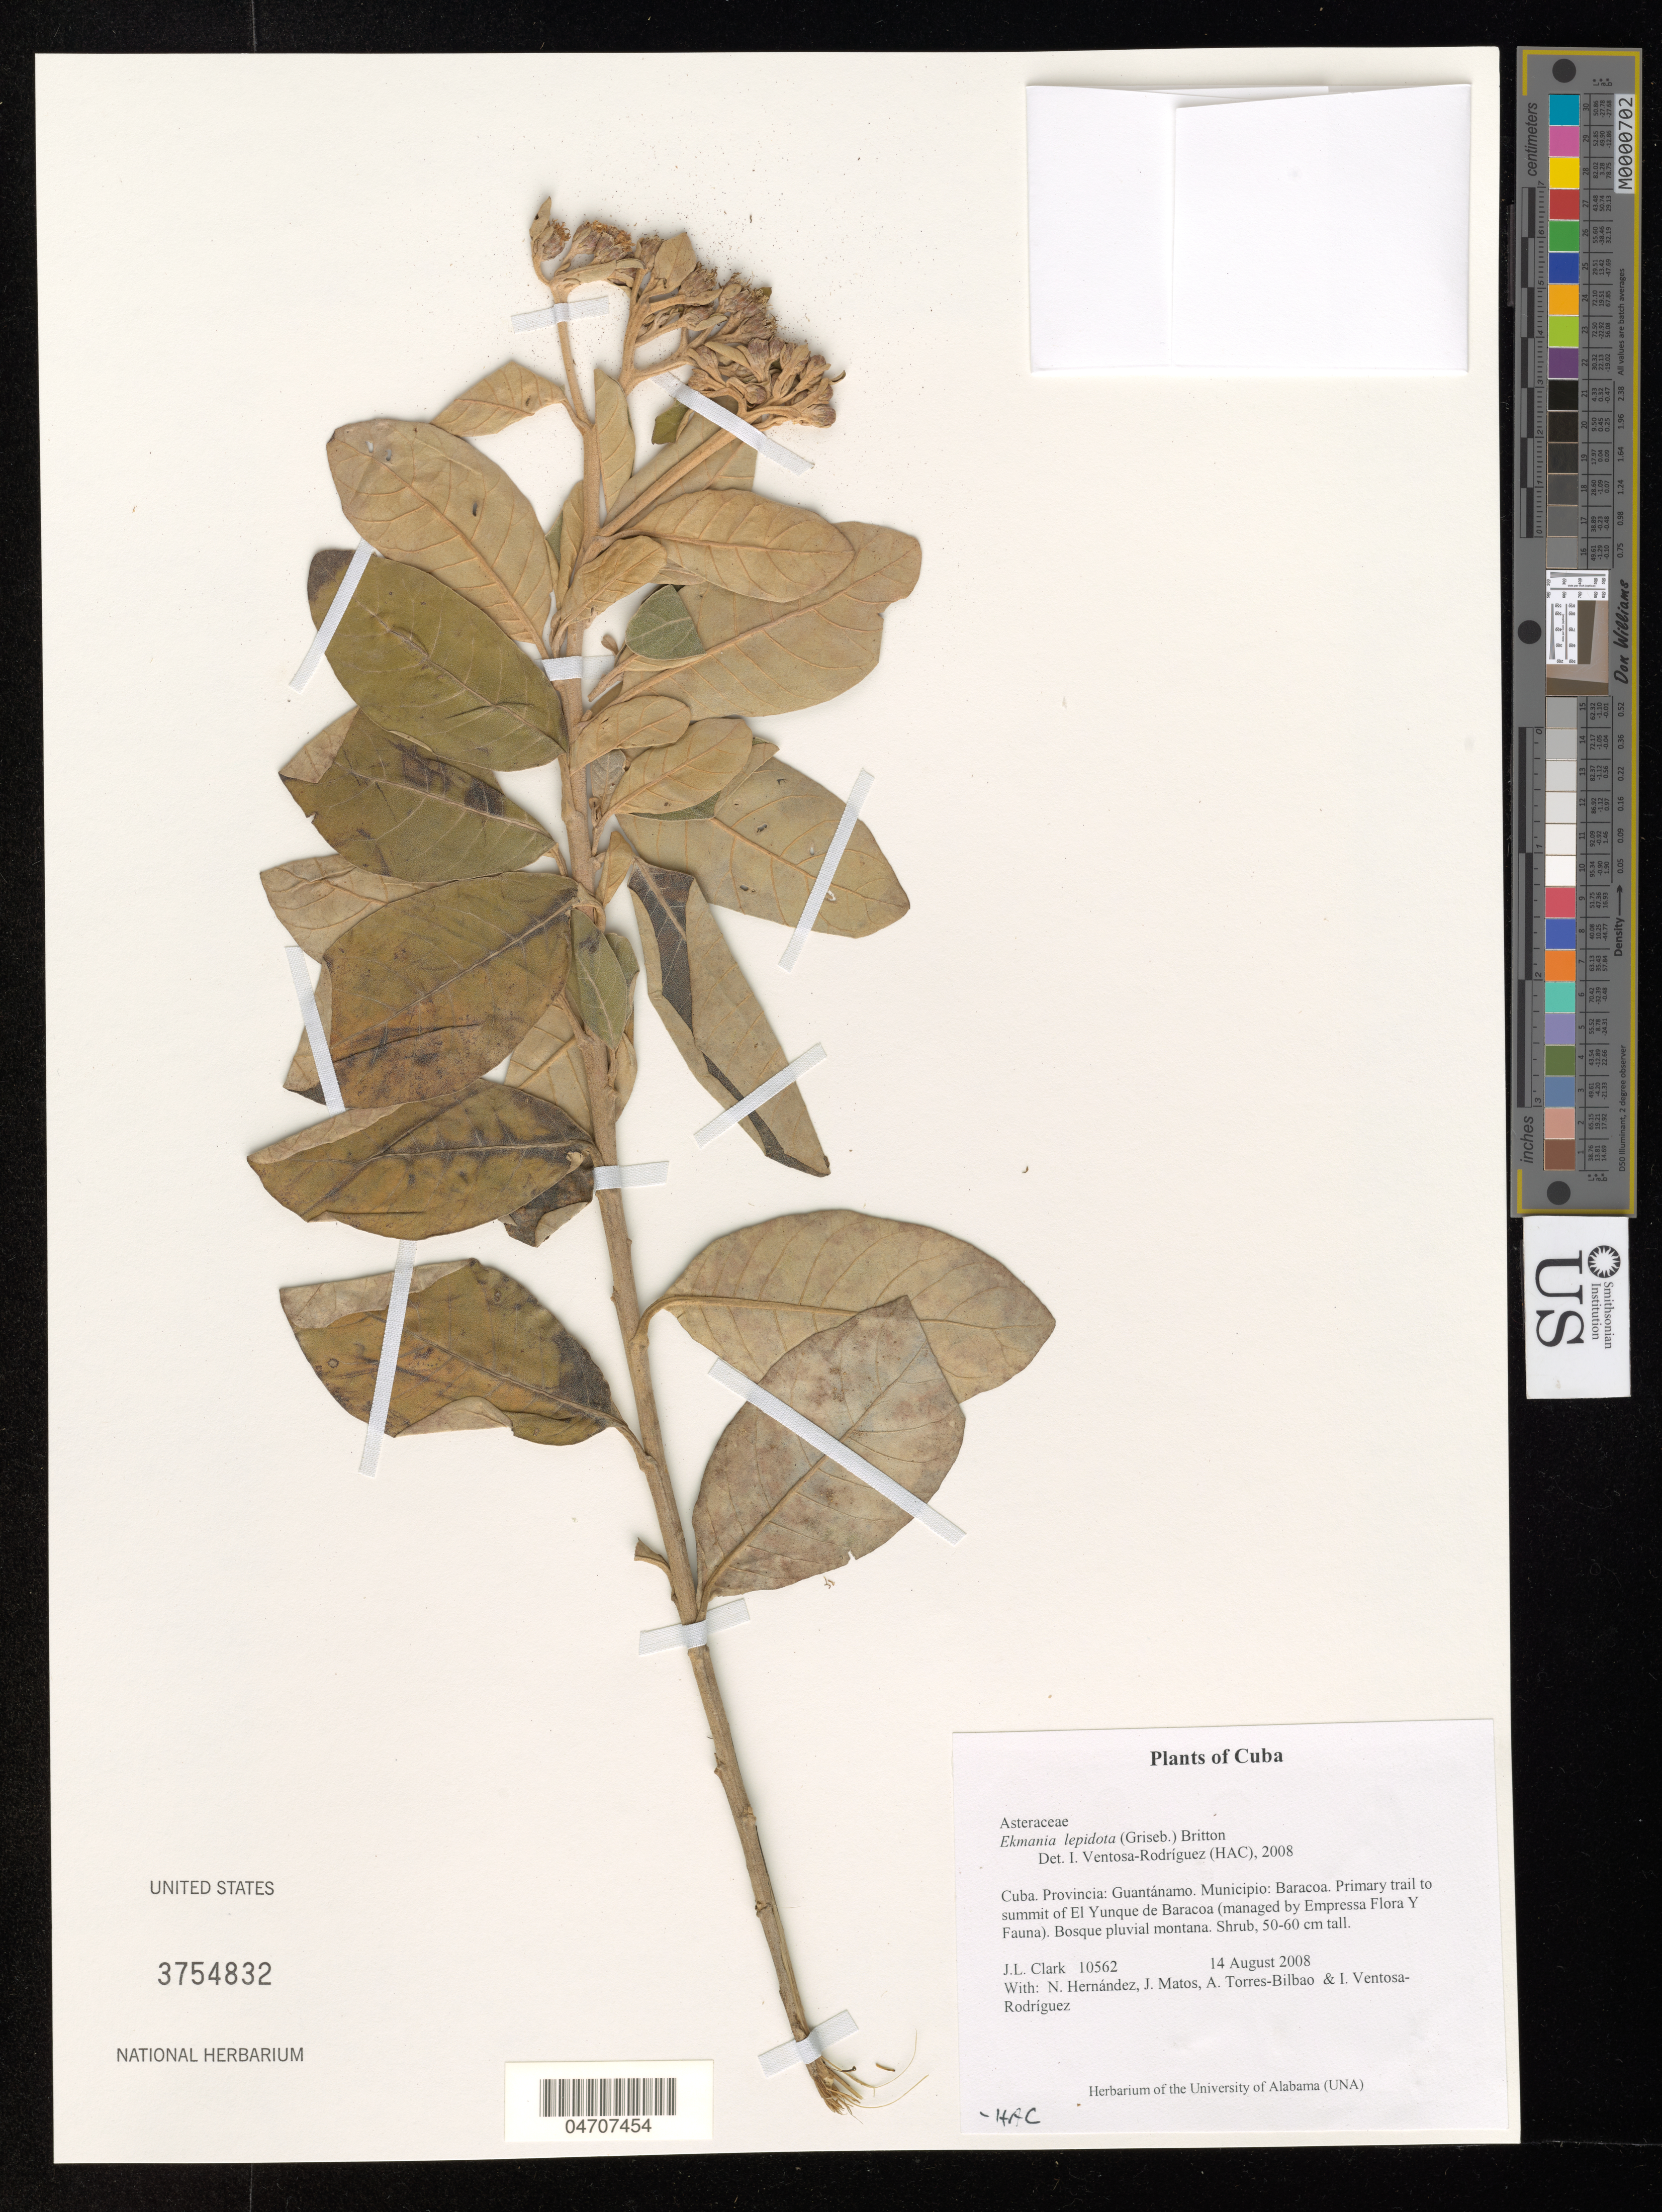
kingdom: Plantae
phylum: Tracheophyta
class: Magnoliopsida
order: Asterales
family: Asteraceae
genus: Ekmania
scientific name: Ekmania lepidota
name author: (Griseb.) Gleason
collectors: J. L. Clark, N. Hernandez, J. Matos & A. Torres-Bilbao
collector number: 10562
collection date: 2008-08-14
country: Cuba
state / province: Guantánamo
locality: Municipio: Baracoa. Primary trail to summit of El Yunque de Baracoa (managed by Empressa Flora Y Fauna).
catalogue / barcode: US 3754832